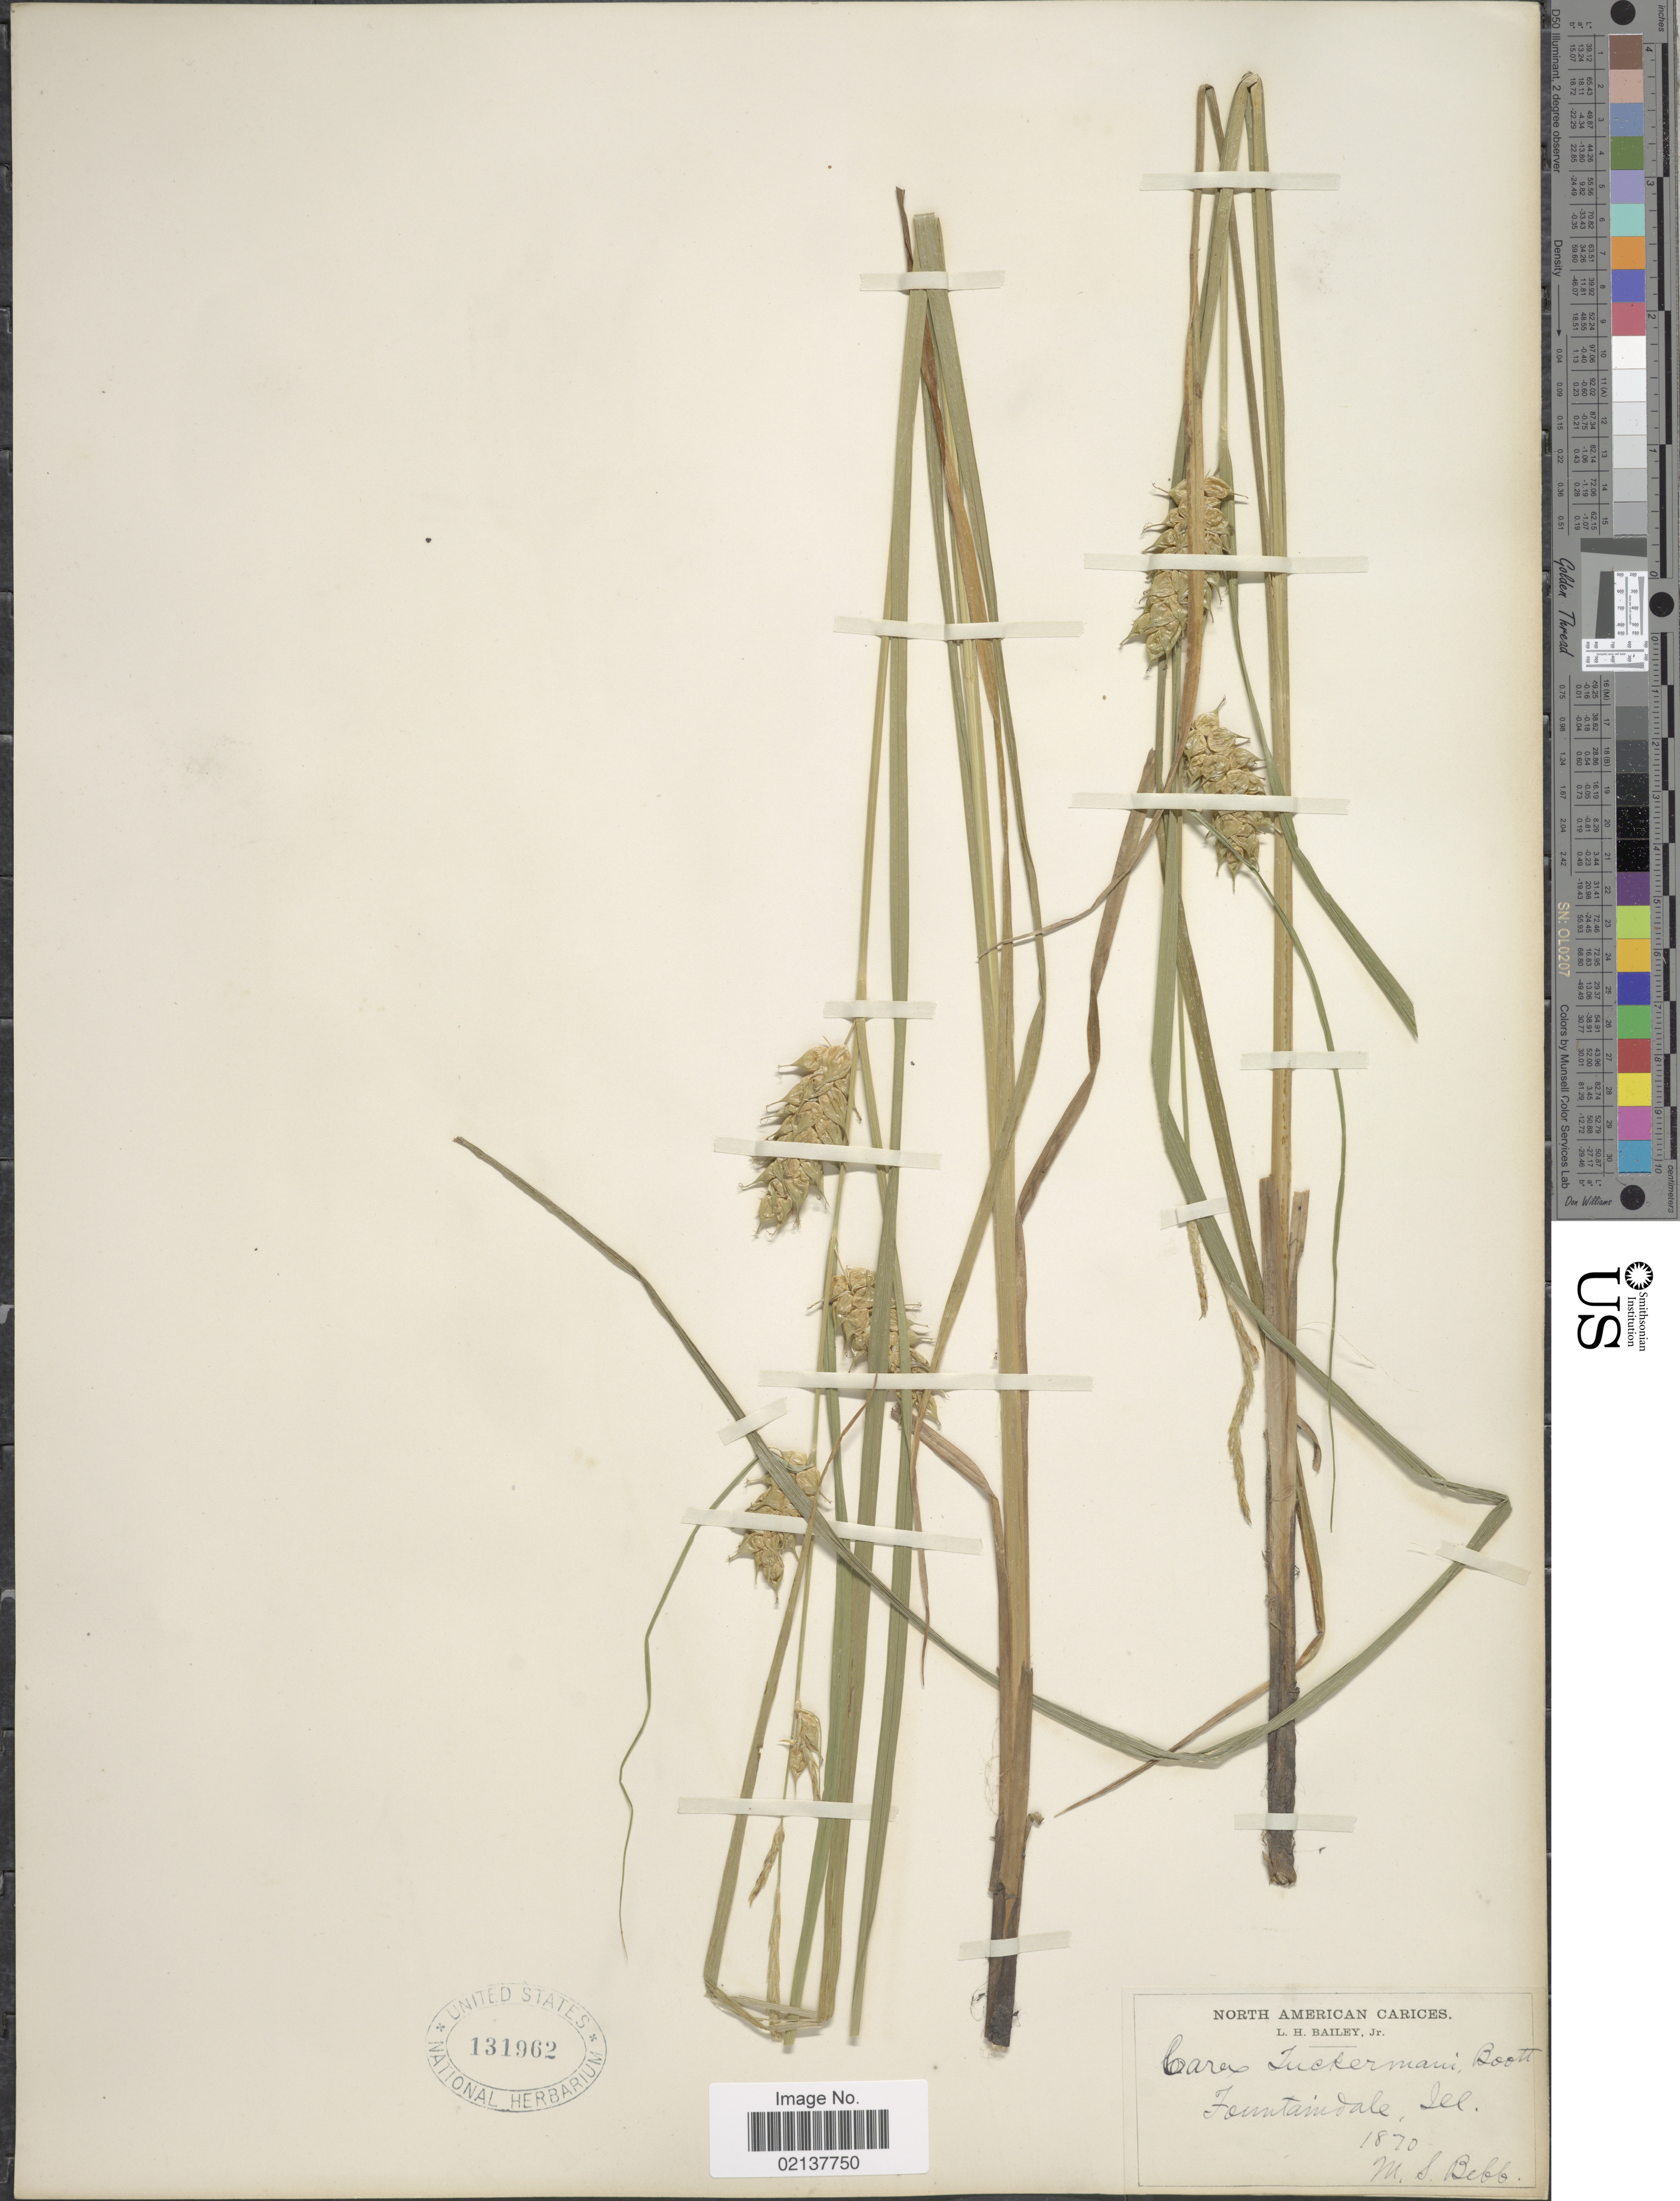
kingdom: Plantae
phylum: Tracheophyta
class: Liliopsida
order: Poales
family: Cyperaceae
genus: Carex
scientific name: Carex tuckermanii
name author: Boott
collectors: M. Bebb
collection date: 1870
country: United States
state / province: Illinois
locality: North American Carices, Fountaindale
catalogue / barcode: US 131962